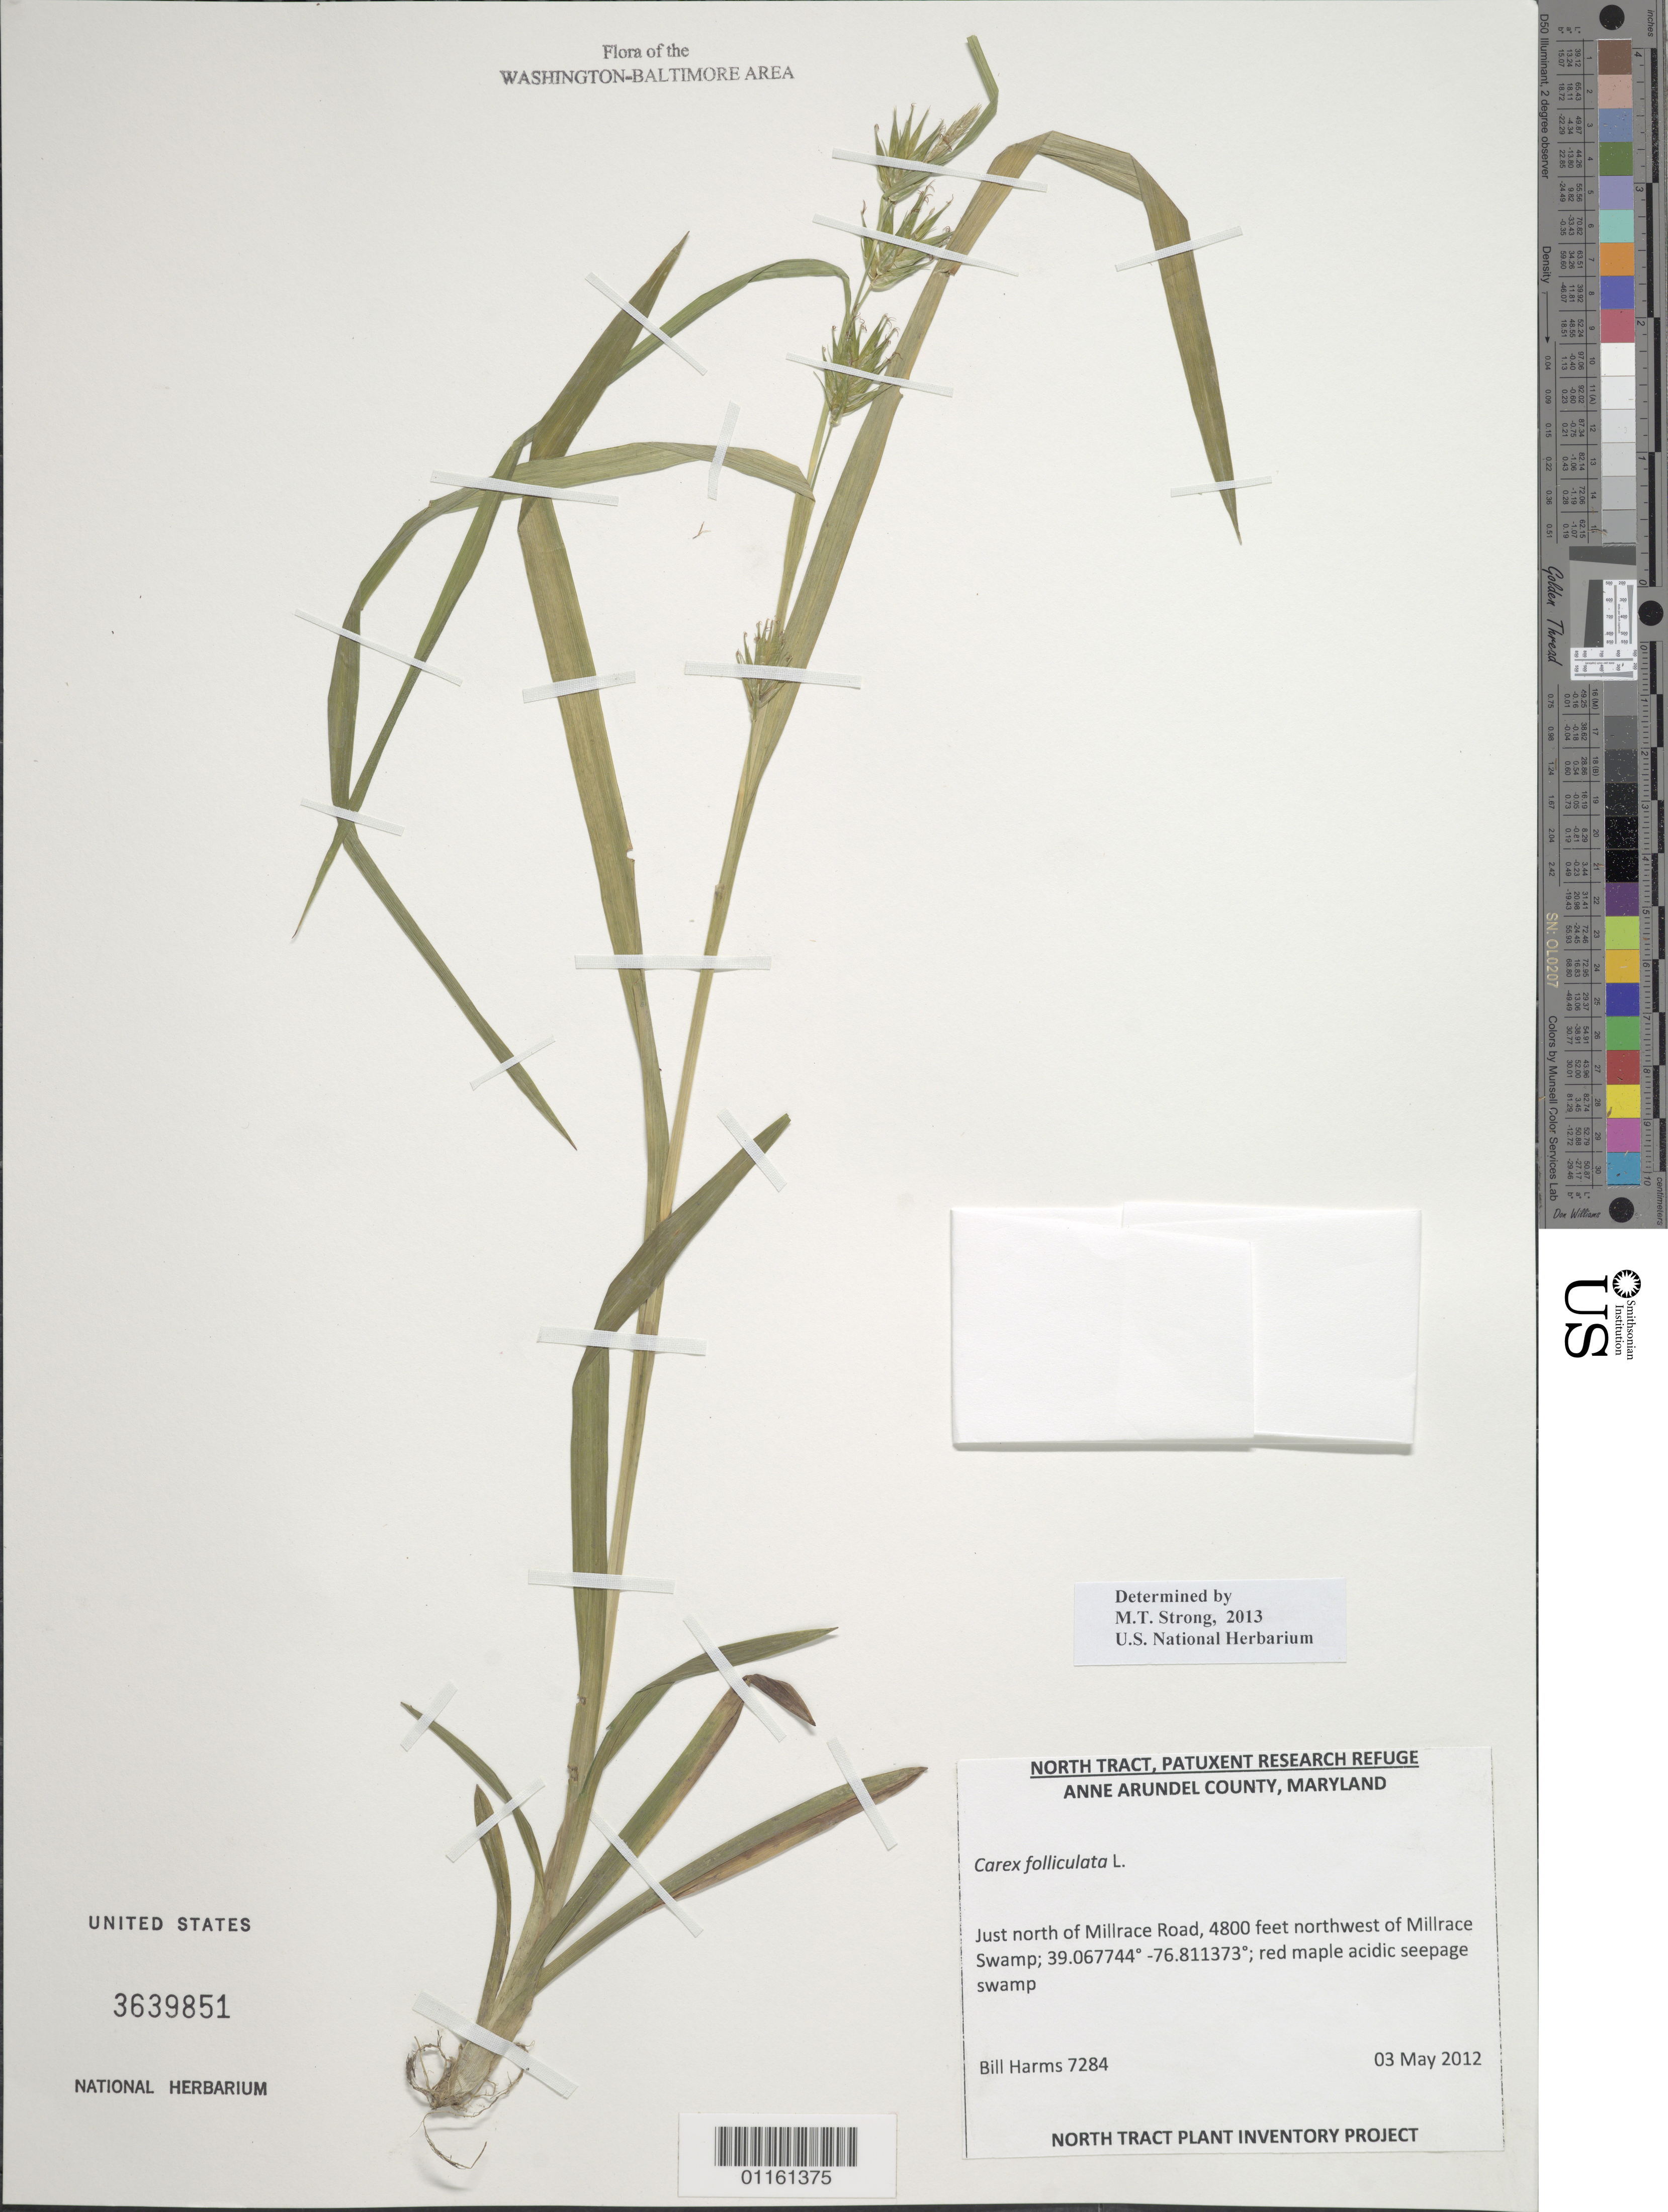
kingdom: Plantae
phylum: Tracheophyta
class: Liliopsida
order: Poales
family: Cyperaceae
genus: Carex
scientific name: Carex folliculata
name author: L.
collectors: B. Harms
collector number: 7284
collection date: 2012-05-03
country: United States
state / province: Maryland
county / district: Anne Arundel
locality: Just North of Millrace Road, 4800 feet northwest of Millrace Swamp.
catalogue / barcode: US 3639851